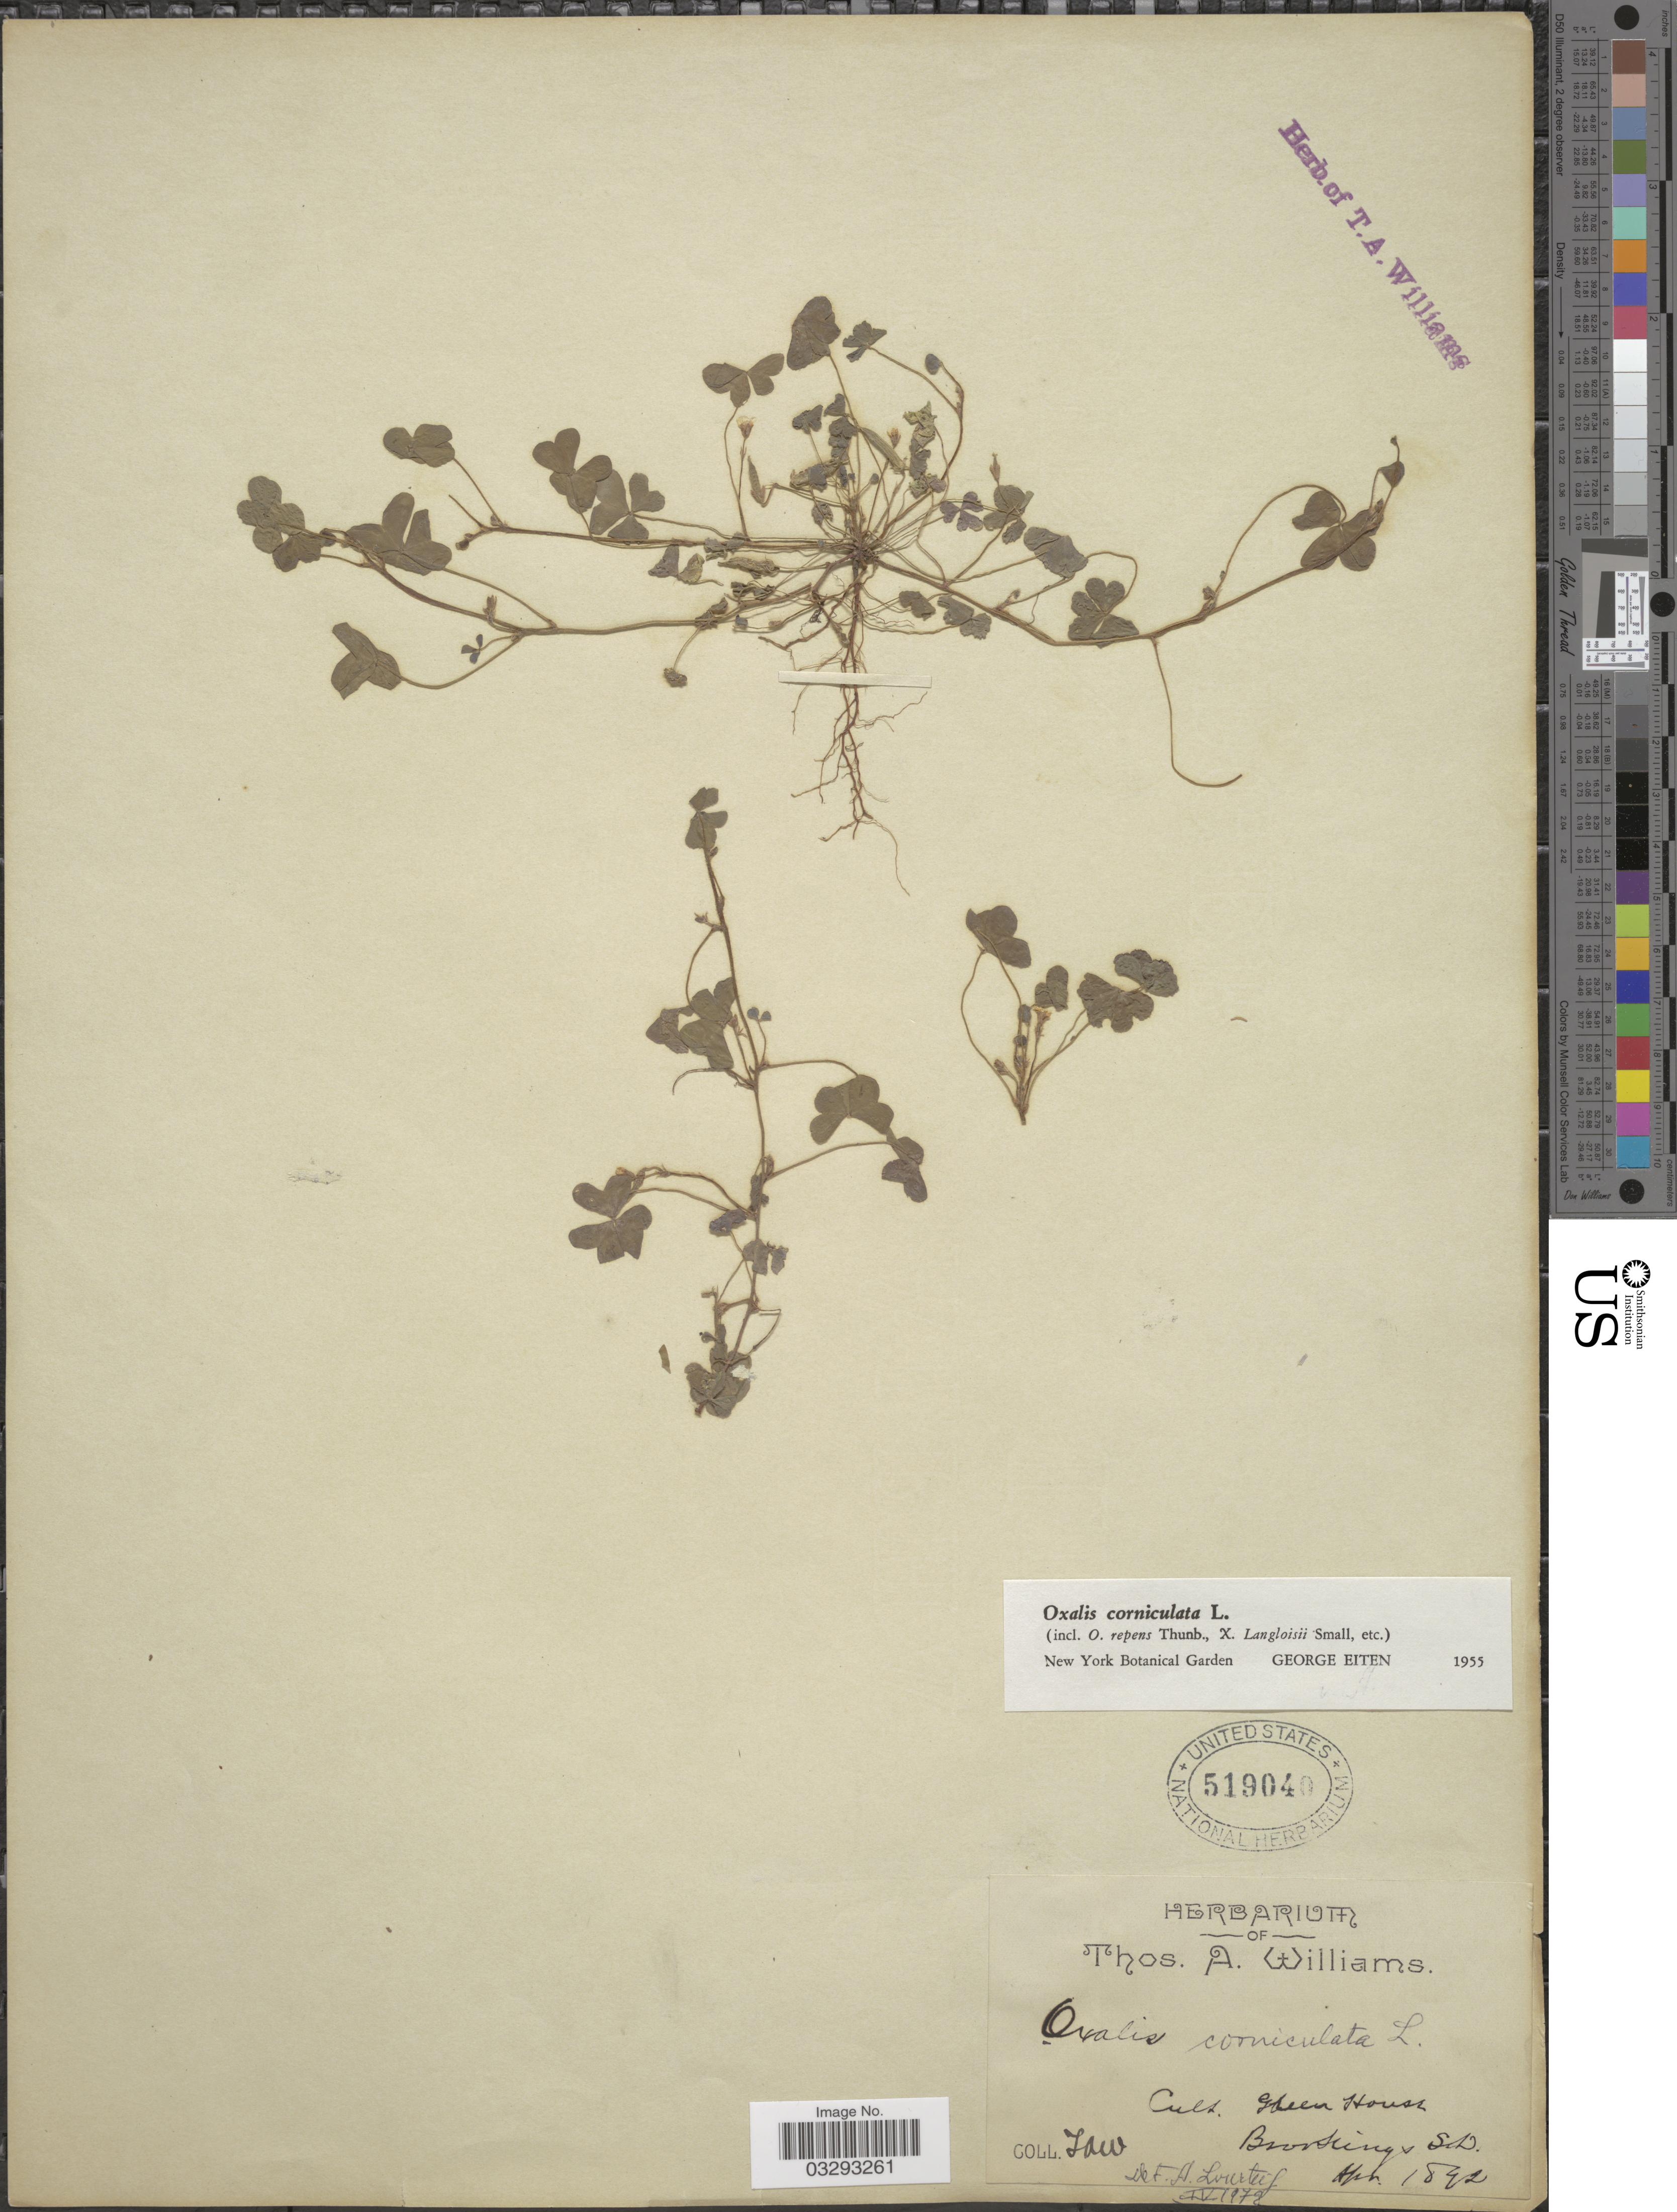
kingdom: Plantae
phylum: Tracheophyta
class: Magnoliopsida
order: Oxalidales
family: Oxalidaceae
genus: Oxalis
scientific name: Oxalis corniculata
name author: L.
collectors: T. A. Williams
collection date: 1892-04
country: United States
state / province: South Dakota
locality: Cult. Green House. Brookings.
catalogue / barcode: US 519040